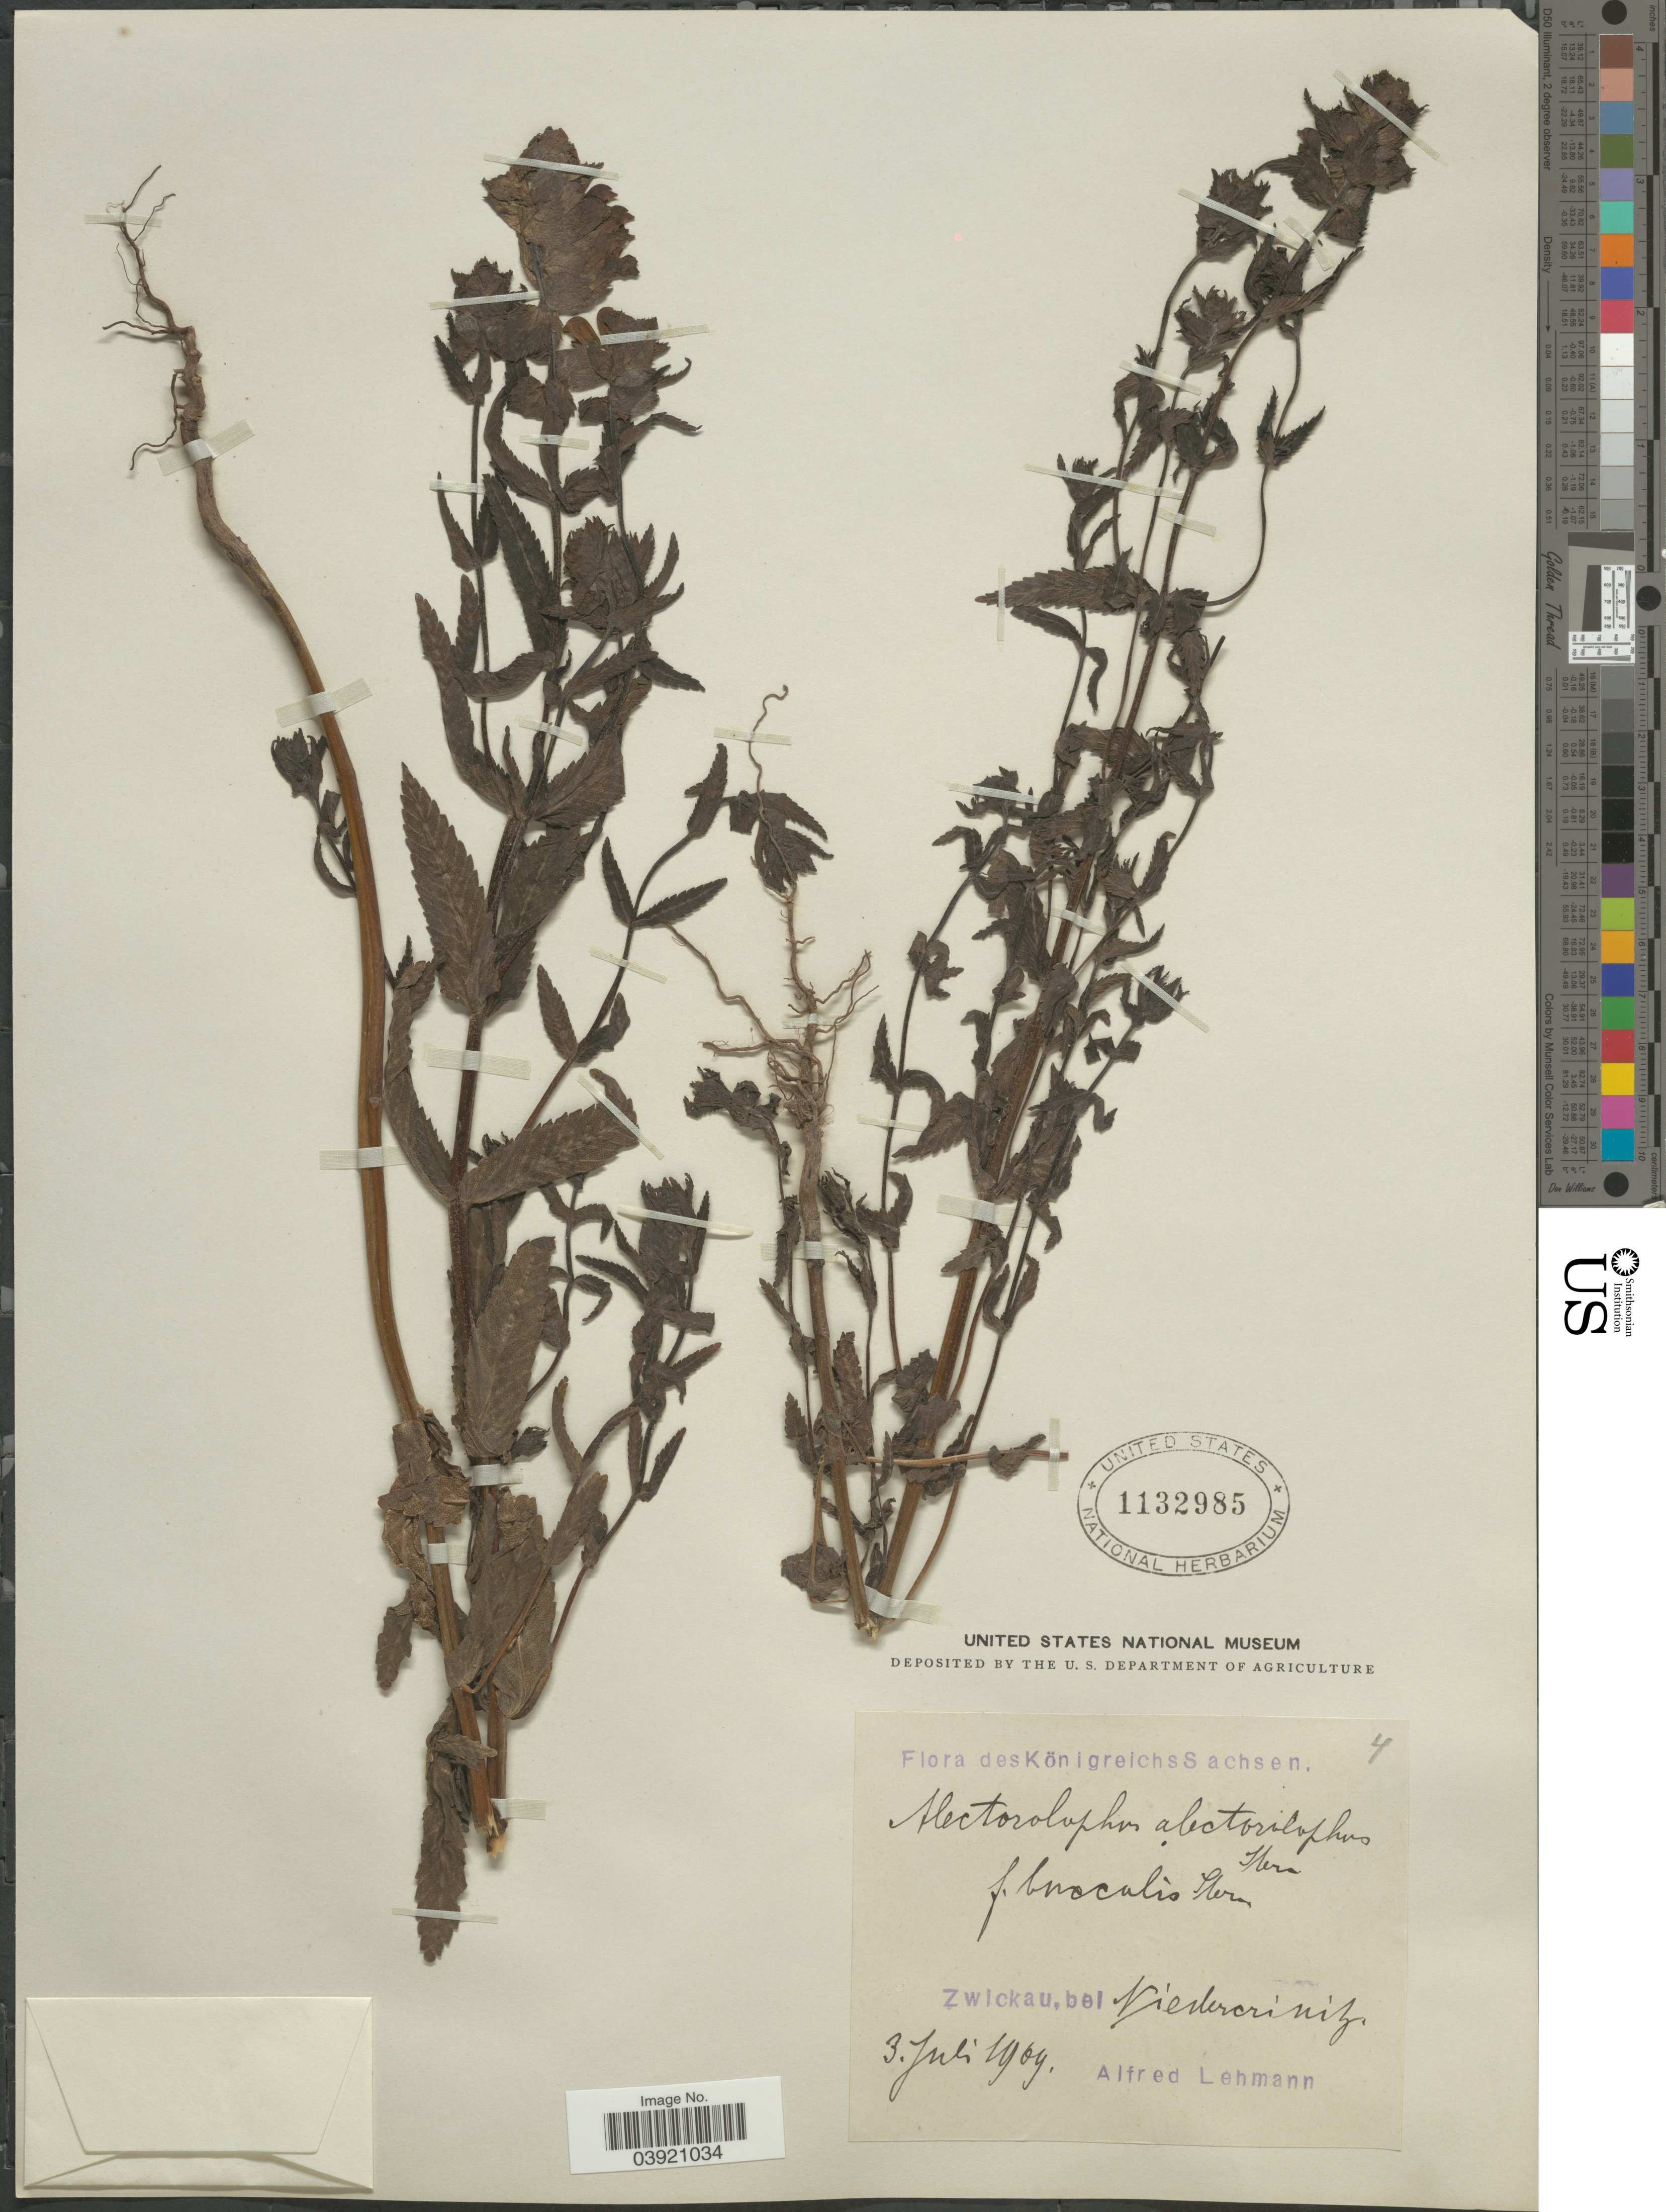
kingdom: Plantae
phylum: Tracheophyta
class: Magnoliopsida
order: Lamiales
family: Orobanchaceae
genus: Rhinanthus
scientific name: Rhinanthus crista-galli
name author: L.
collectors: A. Lehmann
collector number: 4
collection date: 1969-07-03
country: Germany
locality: KönigreichsSachsen. Zwickau.bel Niedercrinitz.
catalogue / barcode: US 1132985